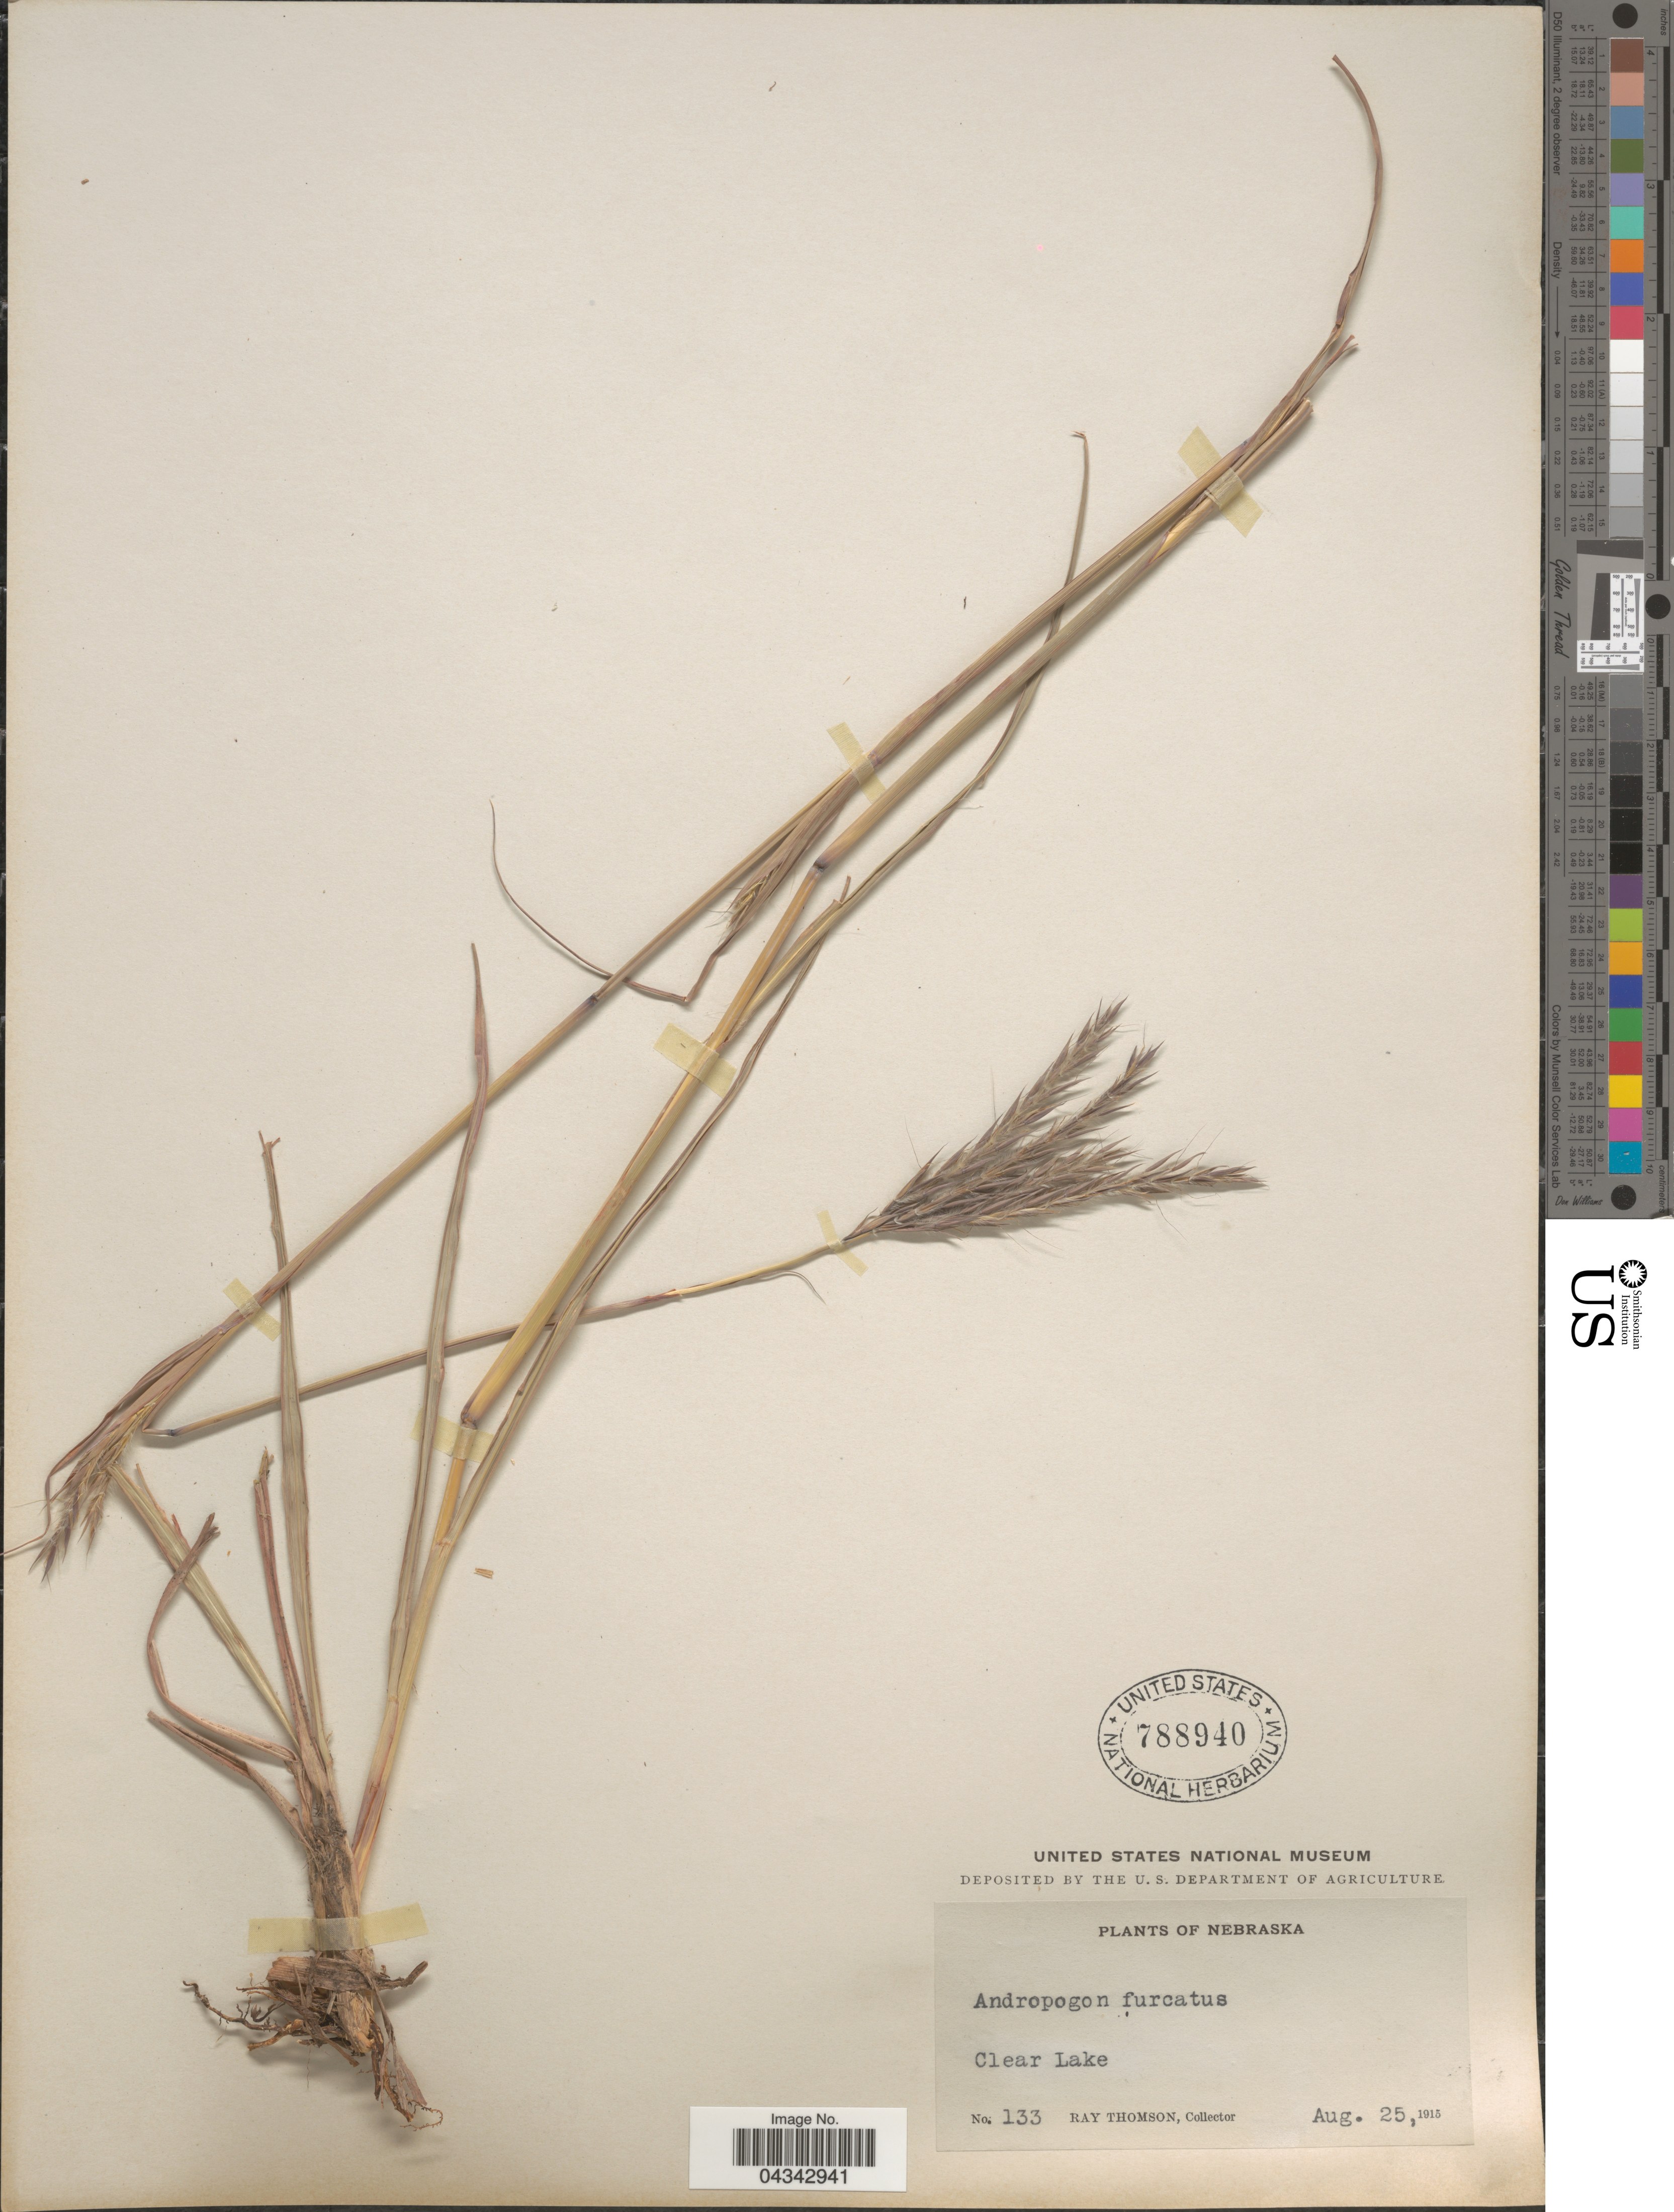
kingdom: Plantae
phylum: Tracheophyta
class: Liliopsida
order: Poales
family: Poaceae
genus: Andropogon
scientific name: Andropogon gerardii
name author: Vitman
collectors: R. Thomson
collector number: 133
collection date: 1915-08-25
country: United States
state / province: Nebraska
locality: Clear Lake.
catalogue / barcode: US 788940